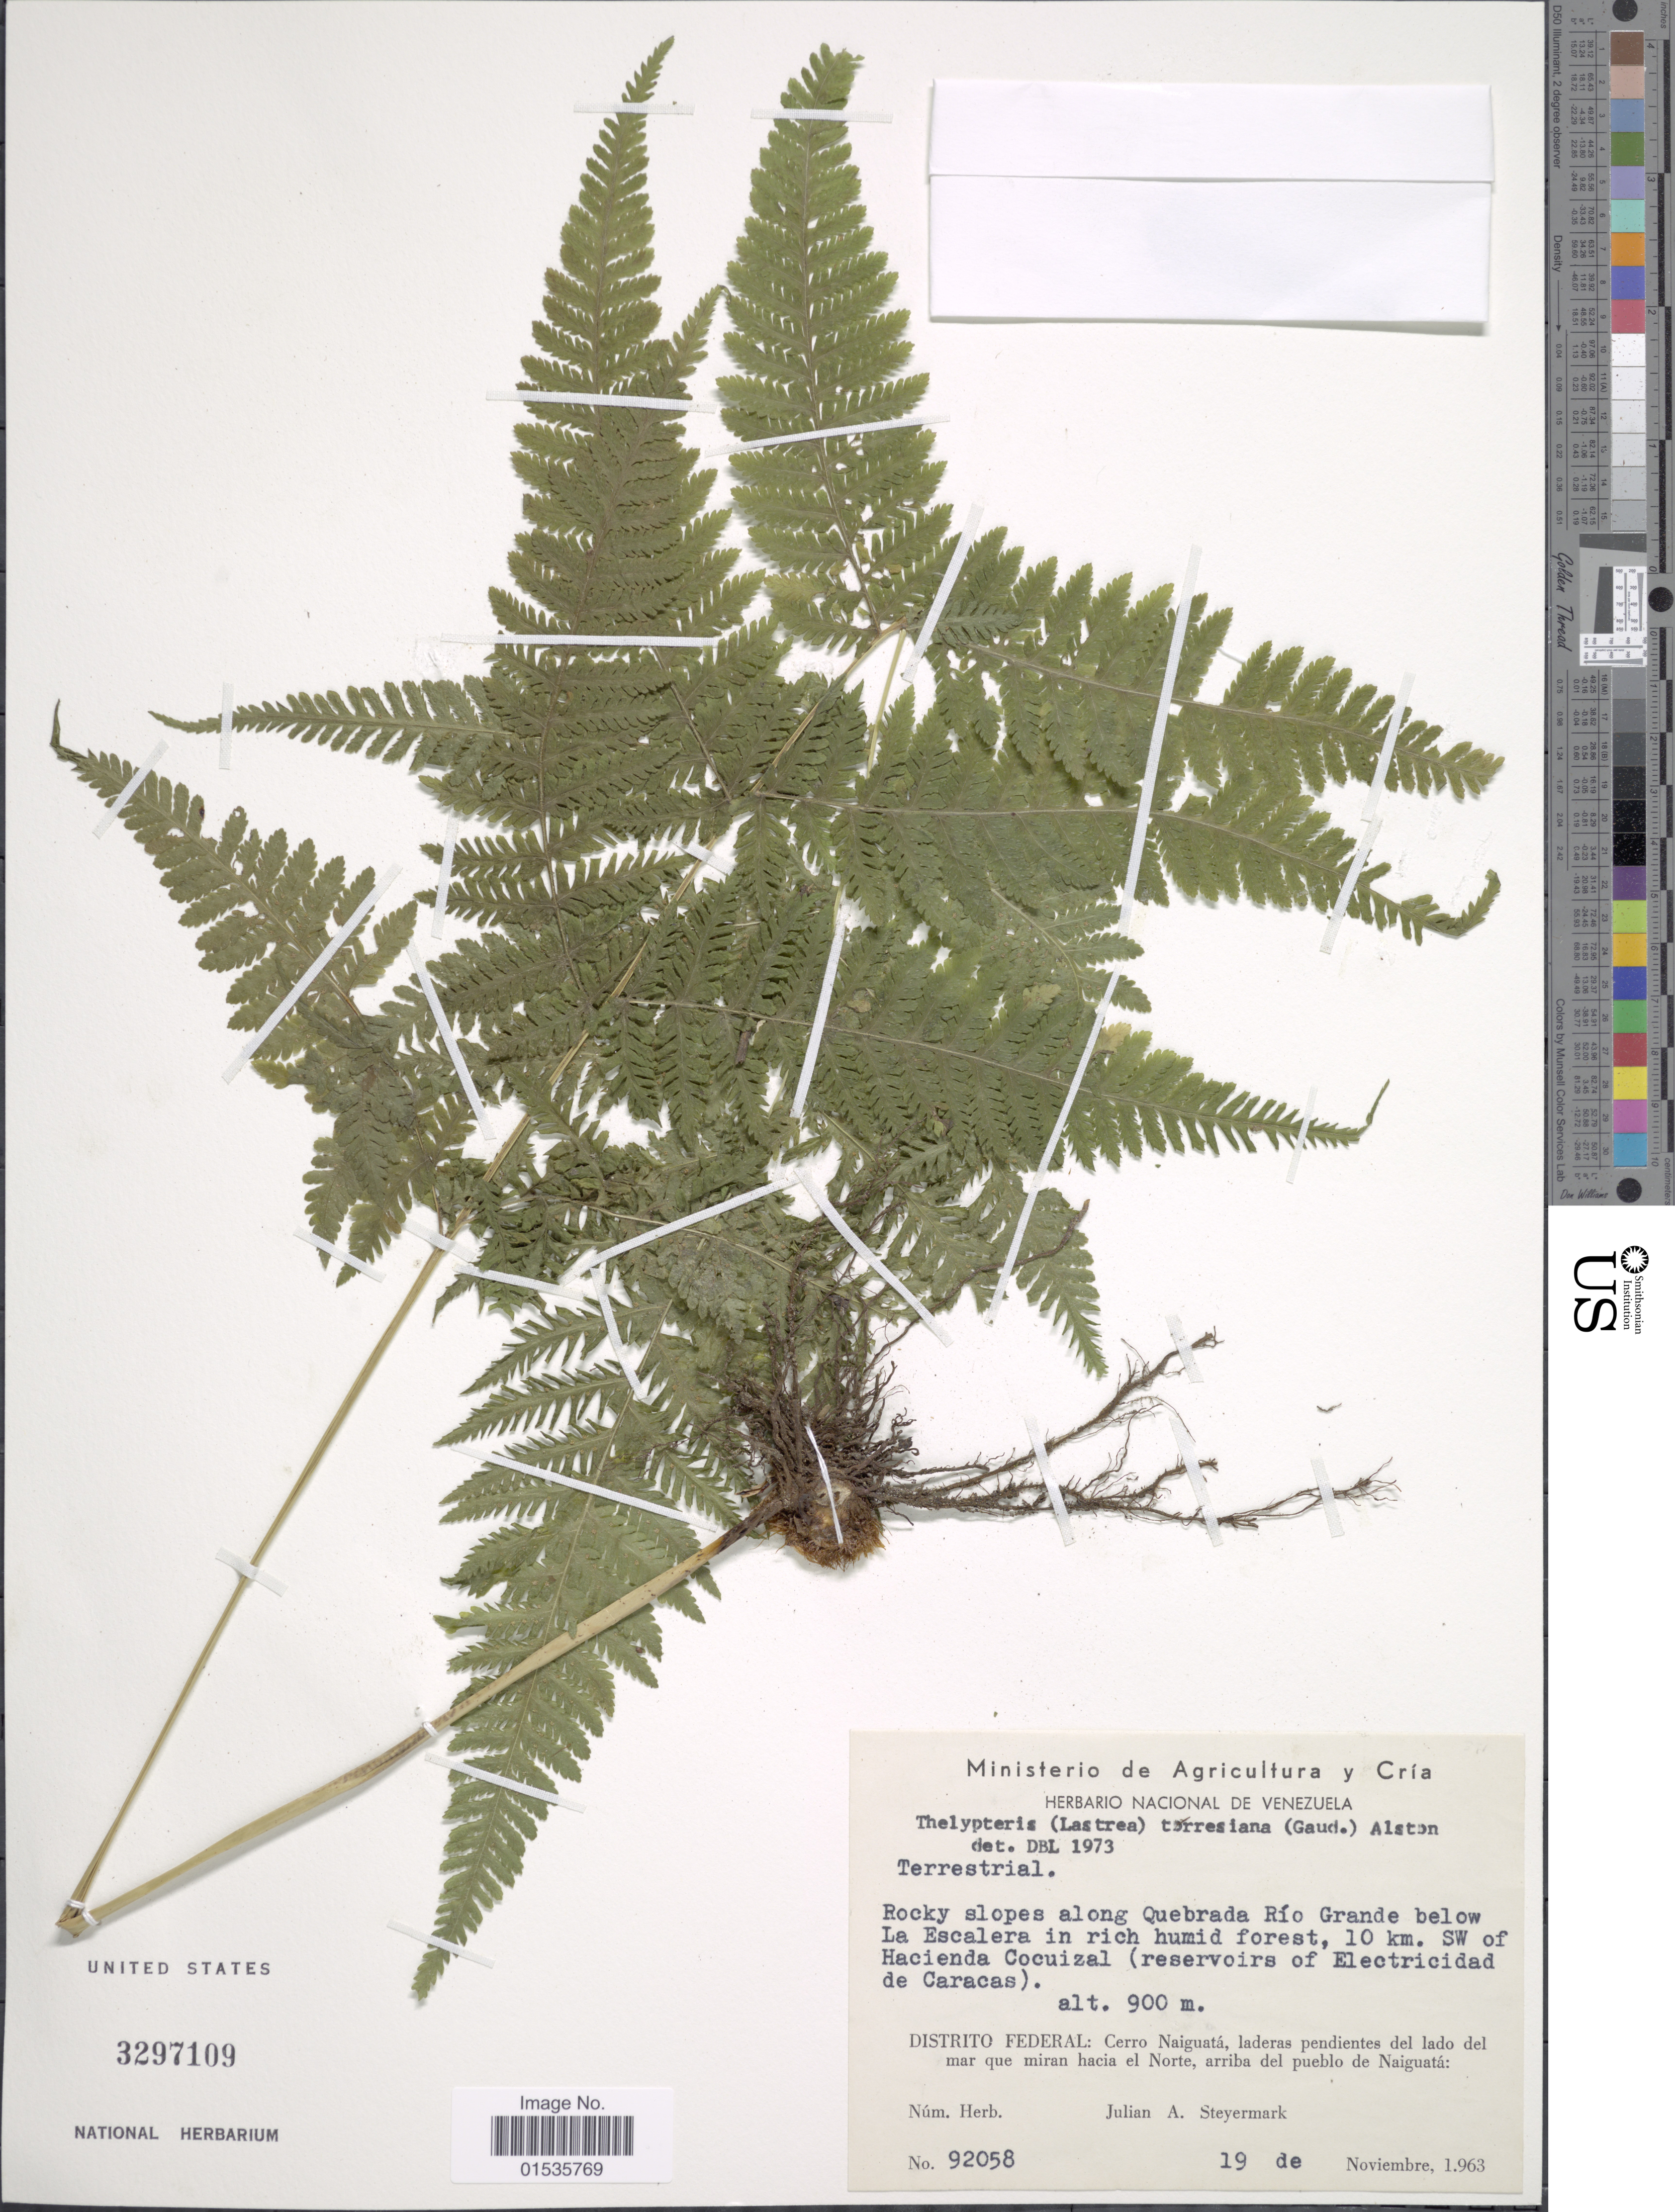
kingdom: Plantae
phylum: Tracheophyta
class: Polypodiopsida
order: Polypodiales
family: Thelypteridaceae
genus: Macrothelypteris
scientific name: Macrothelypteris torresiana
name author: (Gaudich.) Ching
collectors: J. Steyermark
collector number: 92058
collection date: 1963-11-19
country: Venezuela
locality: Along Quebrada Rio Grande below La Escalera in rich humis forest, 10 km. SW of Hacienda Cocuizal. Distrito Federal: Cerro Naiguata, laderas pendientes del lado del mar que miran hacia el Norte, arriba del pueblo de Naiguata.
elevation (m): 900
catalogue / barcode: US 3297109